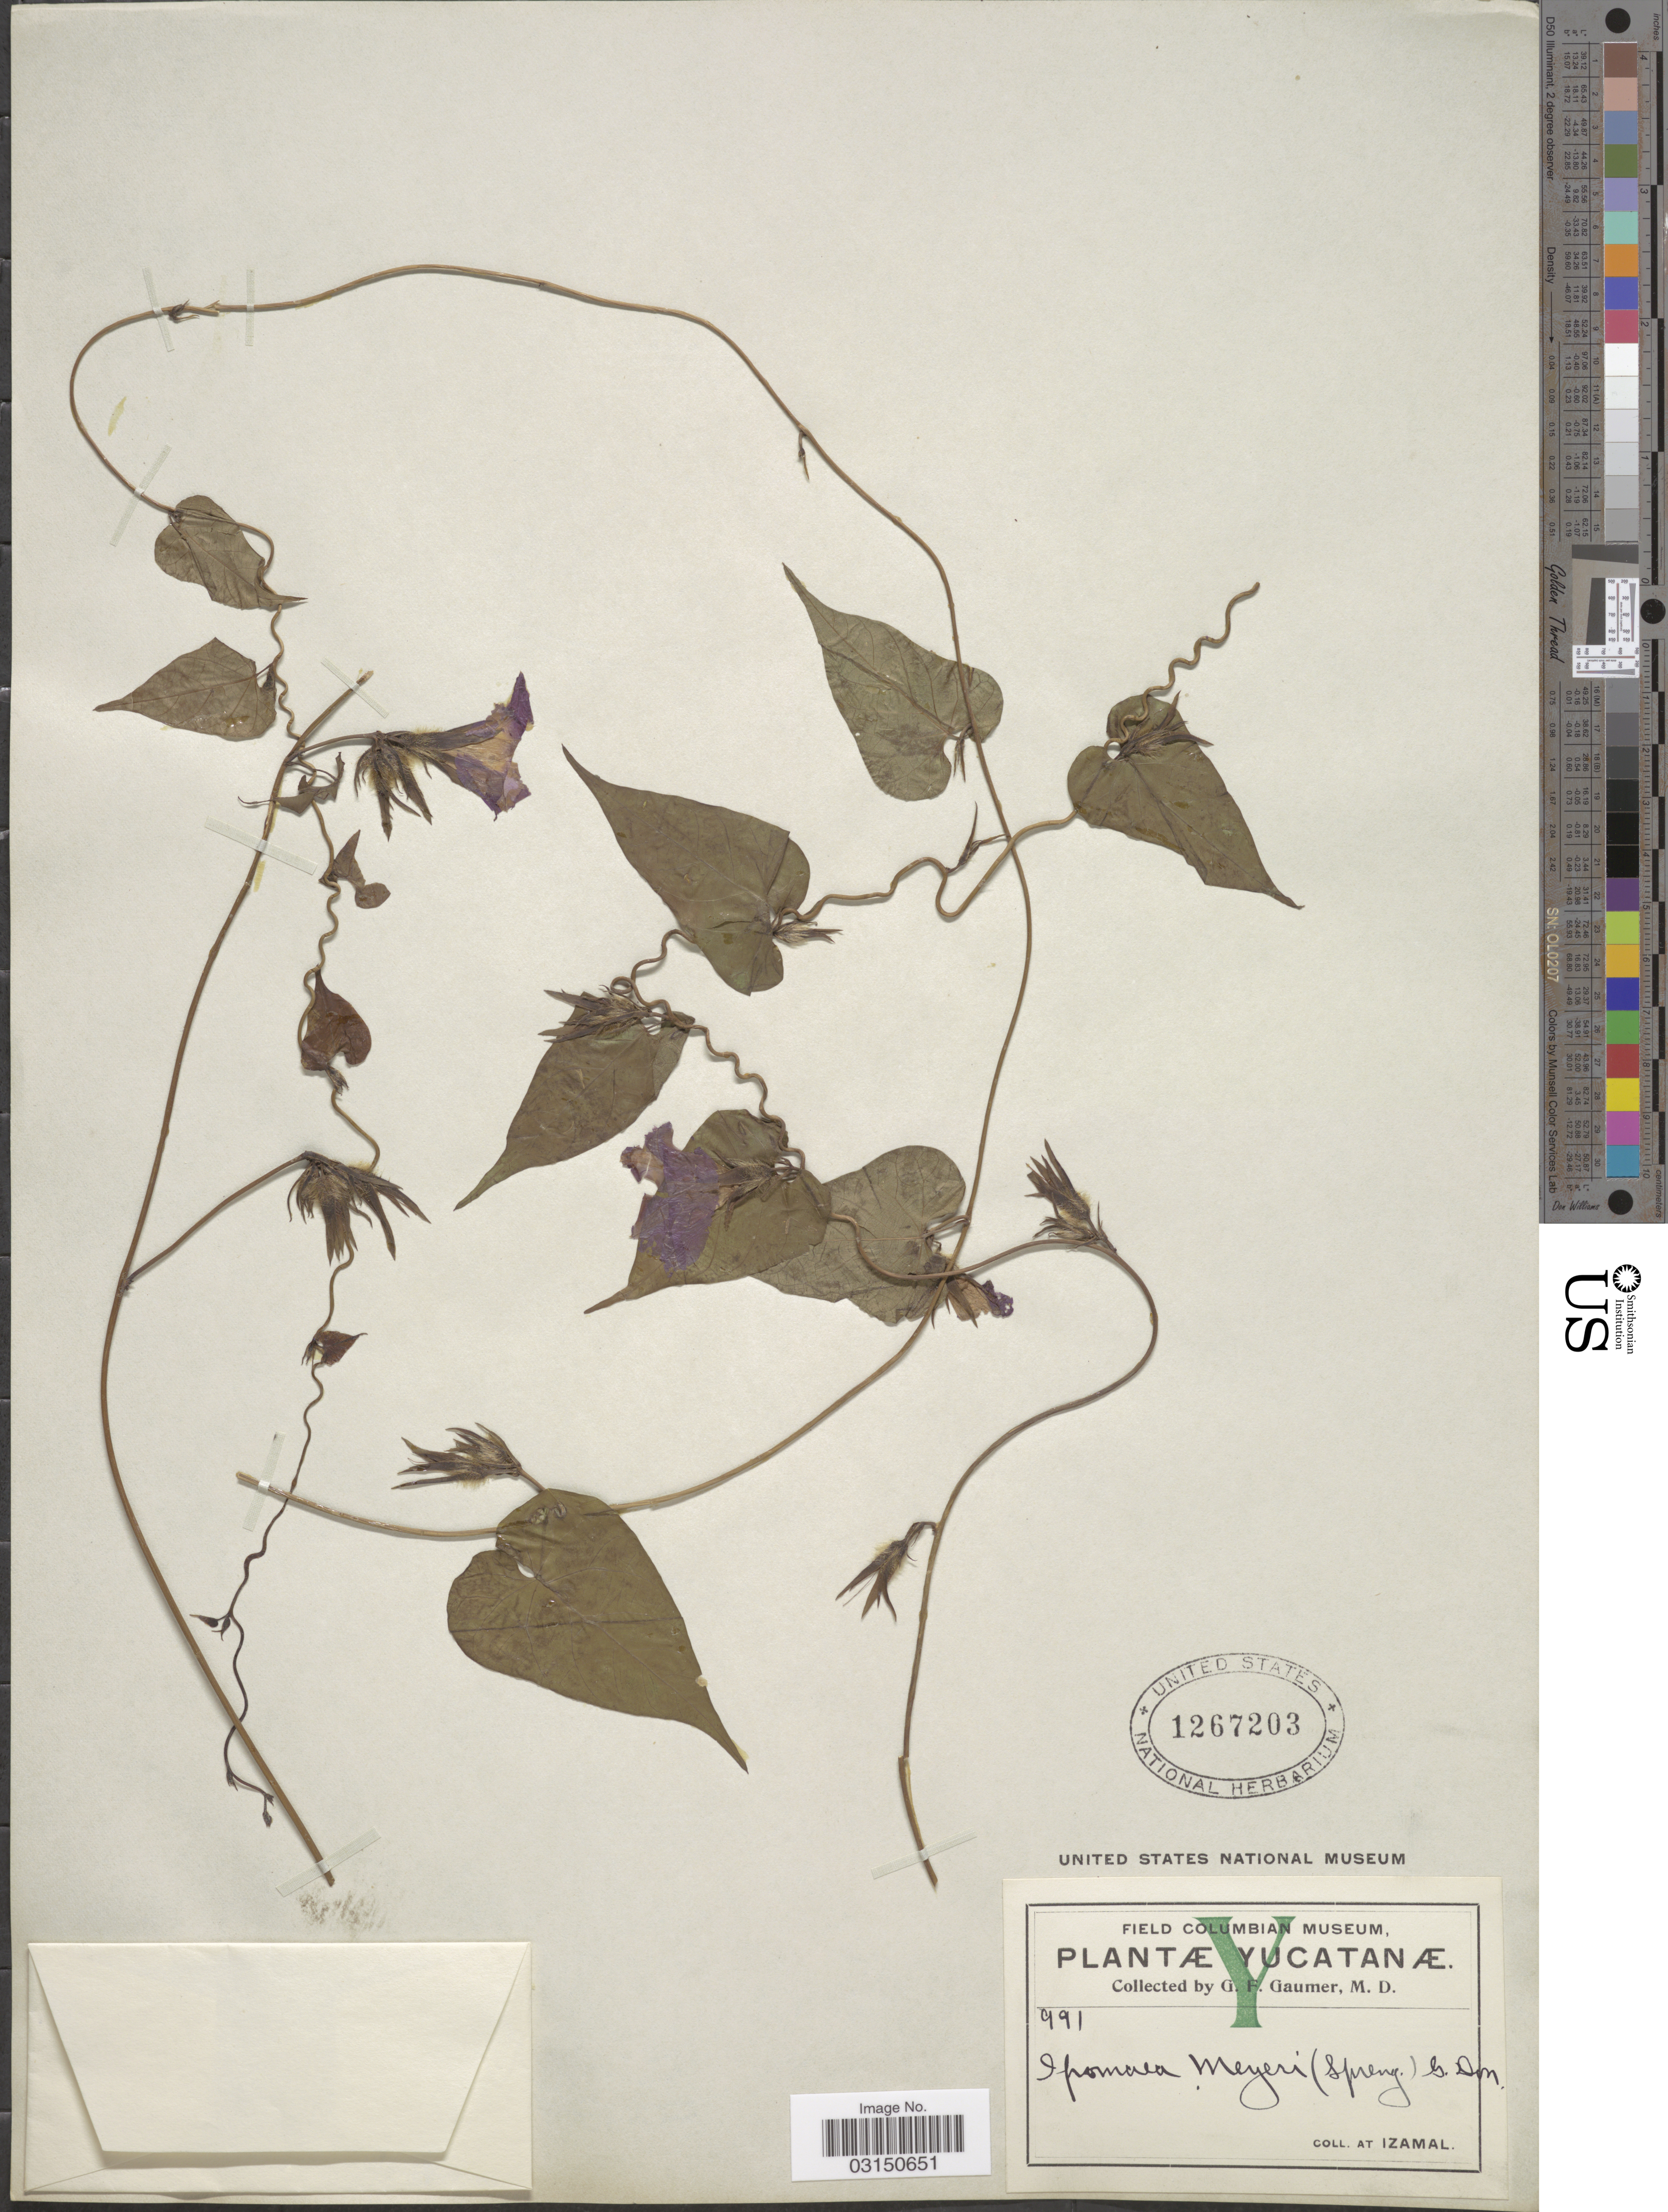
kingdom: Plantae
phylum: Tracheophyta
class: Magnoliopsida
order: Solanales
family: Convolvulaceae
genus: Ipomoea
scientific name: Ipomoea meyeri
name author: (Spreng.) G. Don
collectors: G. F. Gaumer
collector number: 991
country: Mexico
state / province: Yucatán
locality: Izamal.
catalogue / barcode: US 1267203